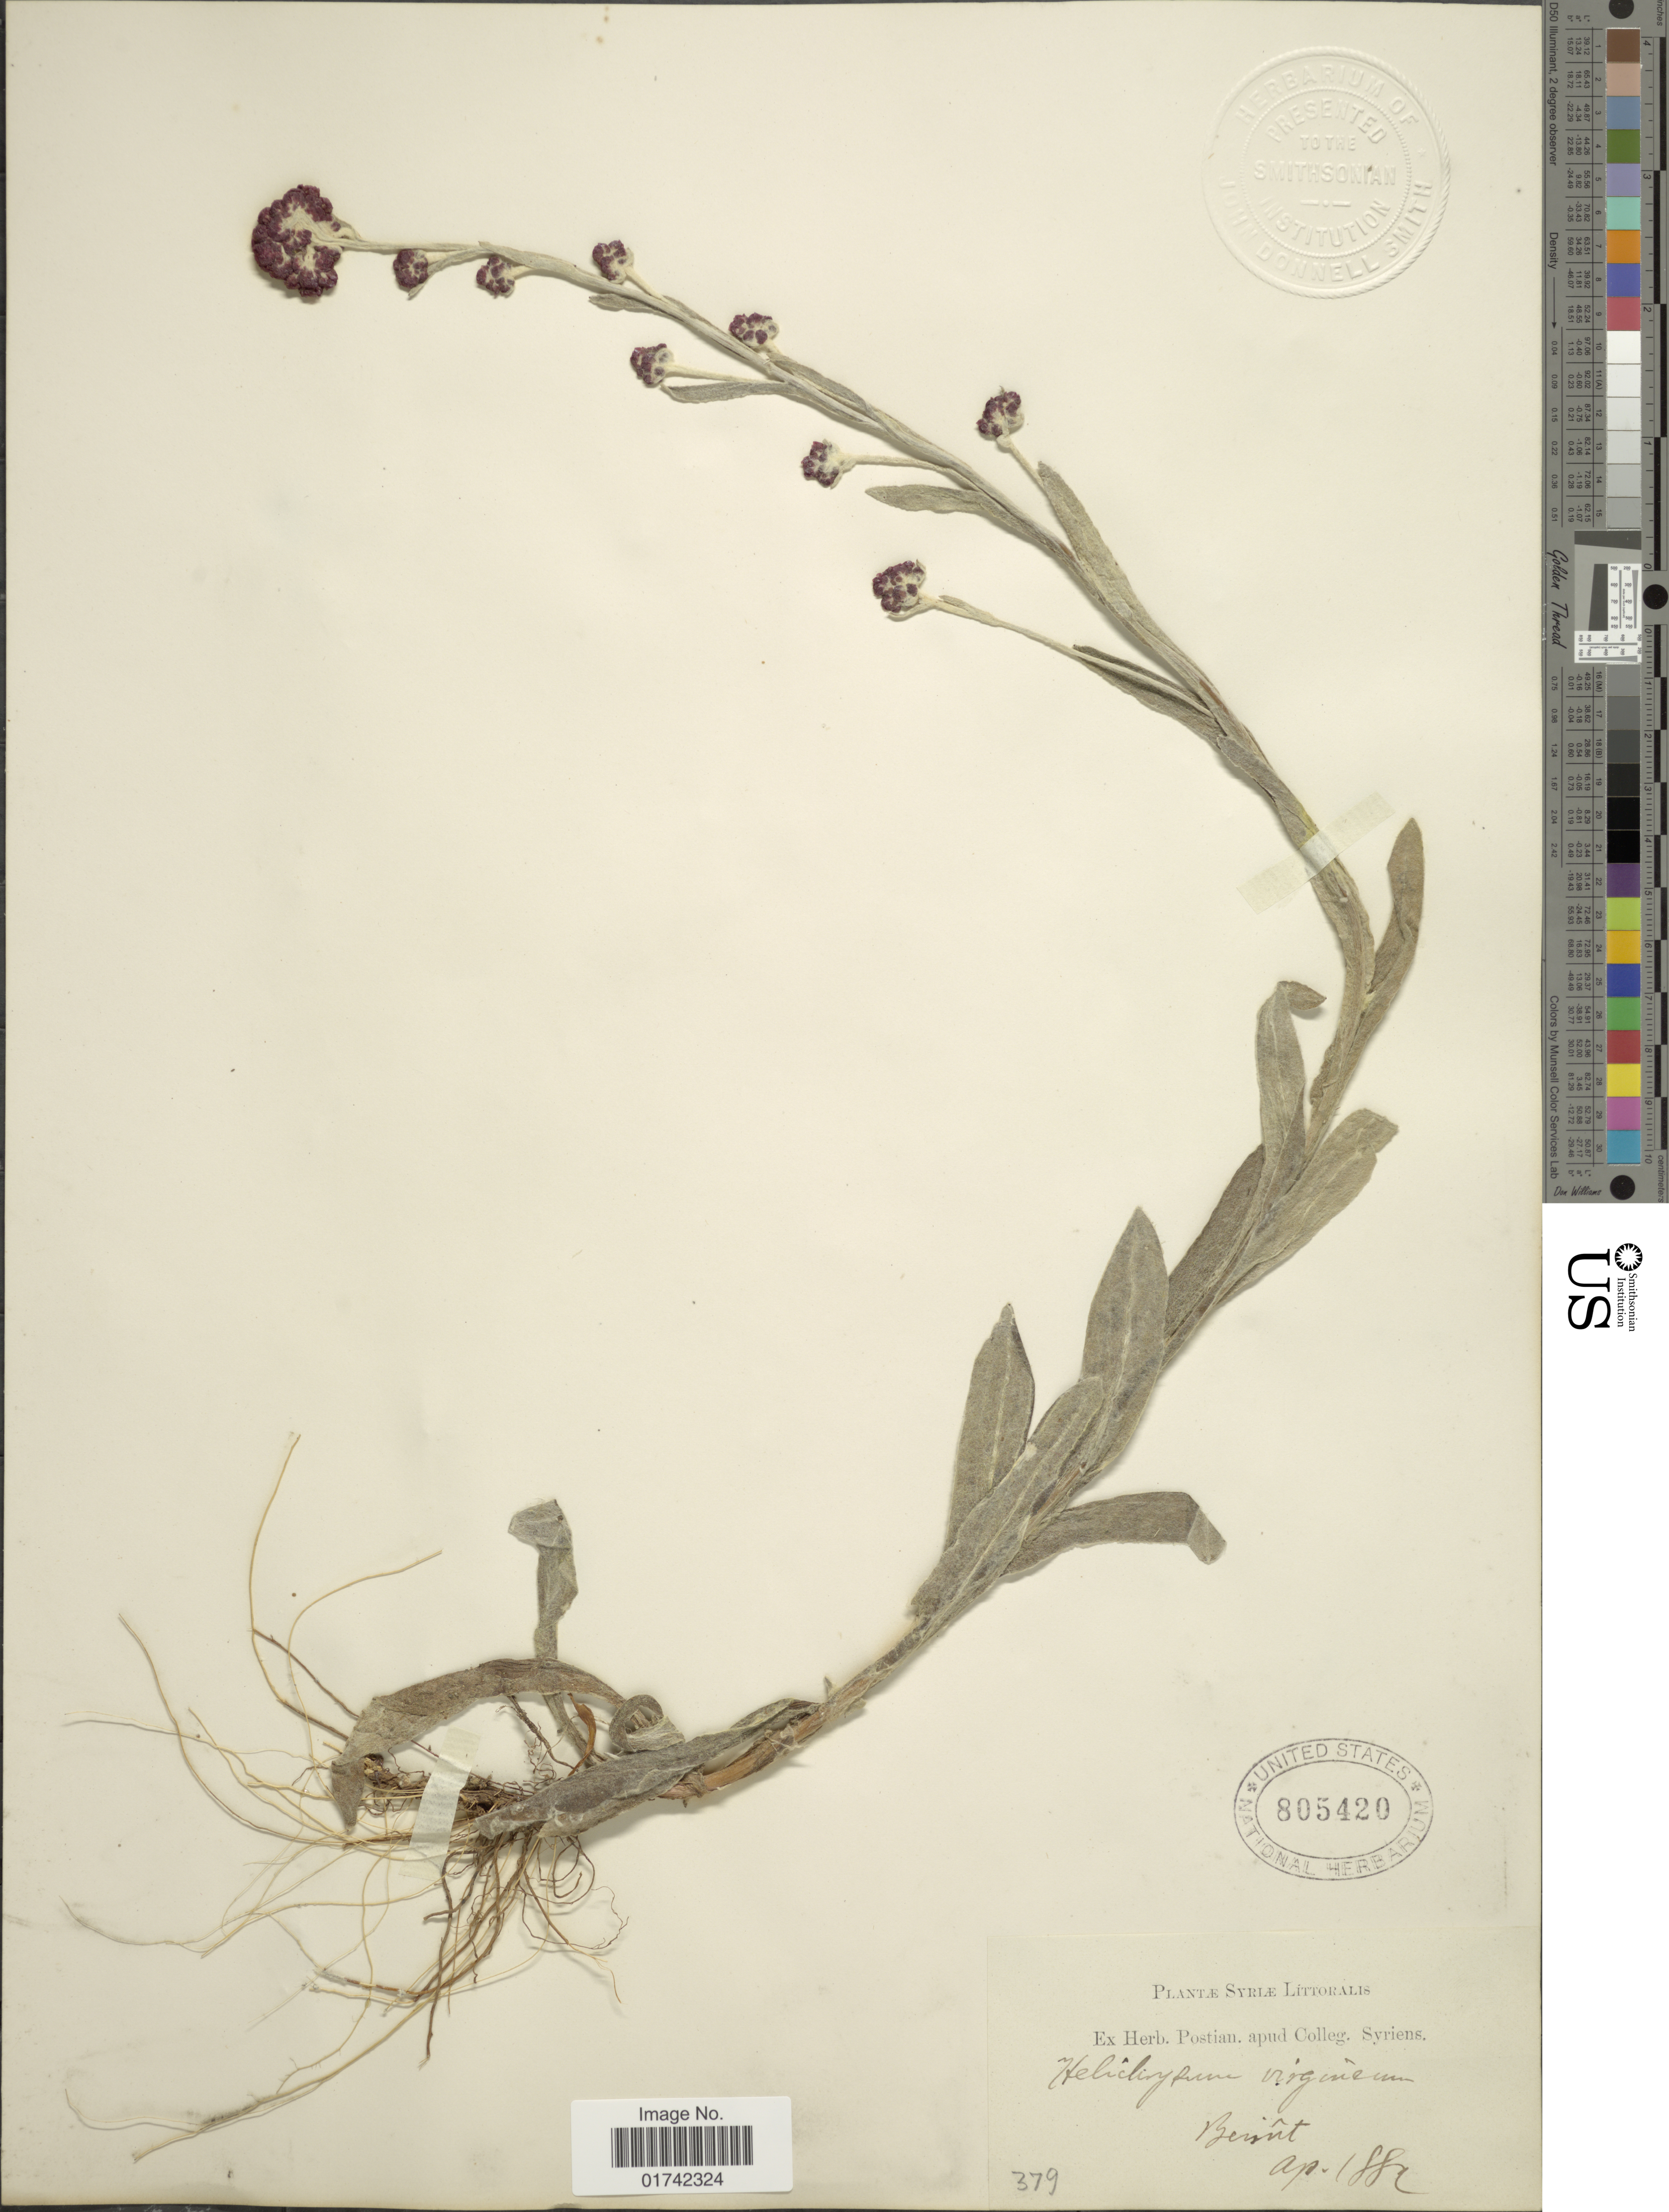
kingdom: Plantae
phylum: Tracheophyta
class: Magnoliopsida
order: Asterales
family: Asteraceae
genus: Helichrysum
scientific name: Helichrysum virgineum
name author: DC.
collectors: Ex herb. Postian. apud Colleg. Syriens.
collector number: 379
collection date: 1882-04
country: Lebanon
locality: Syria littoralis. Beirut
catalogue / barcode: US 805420